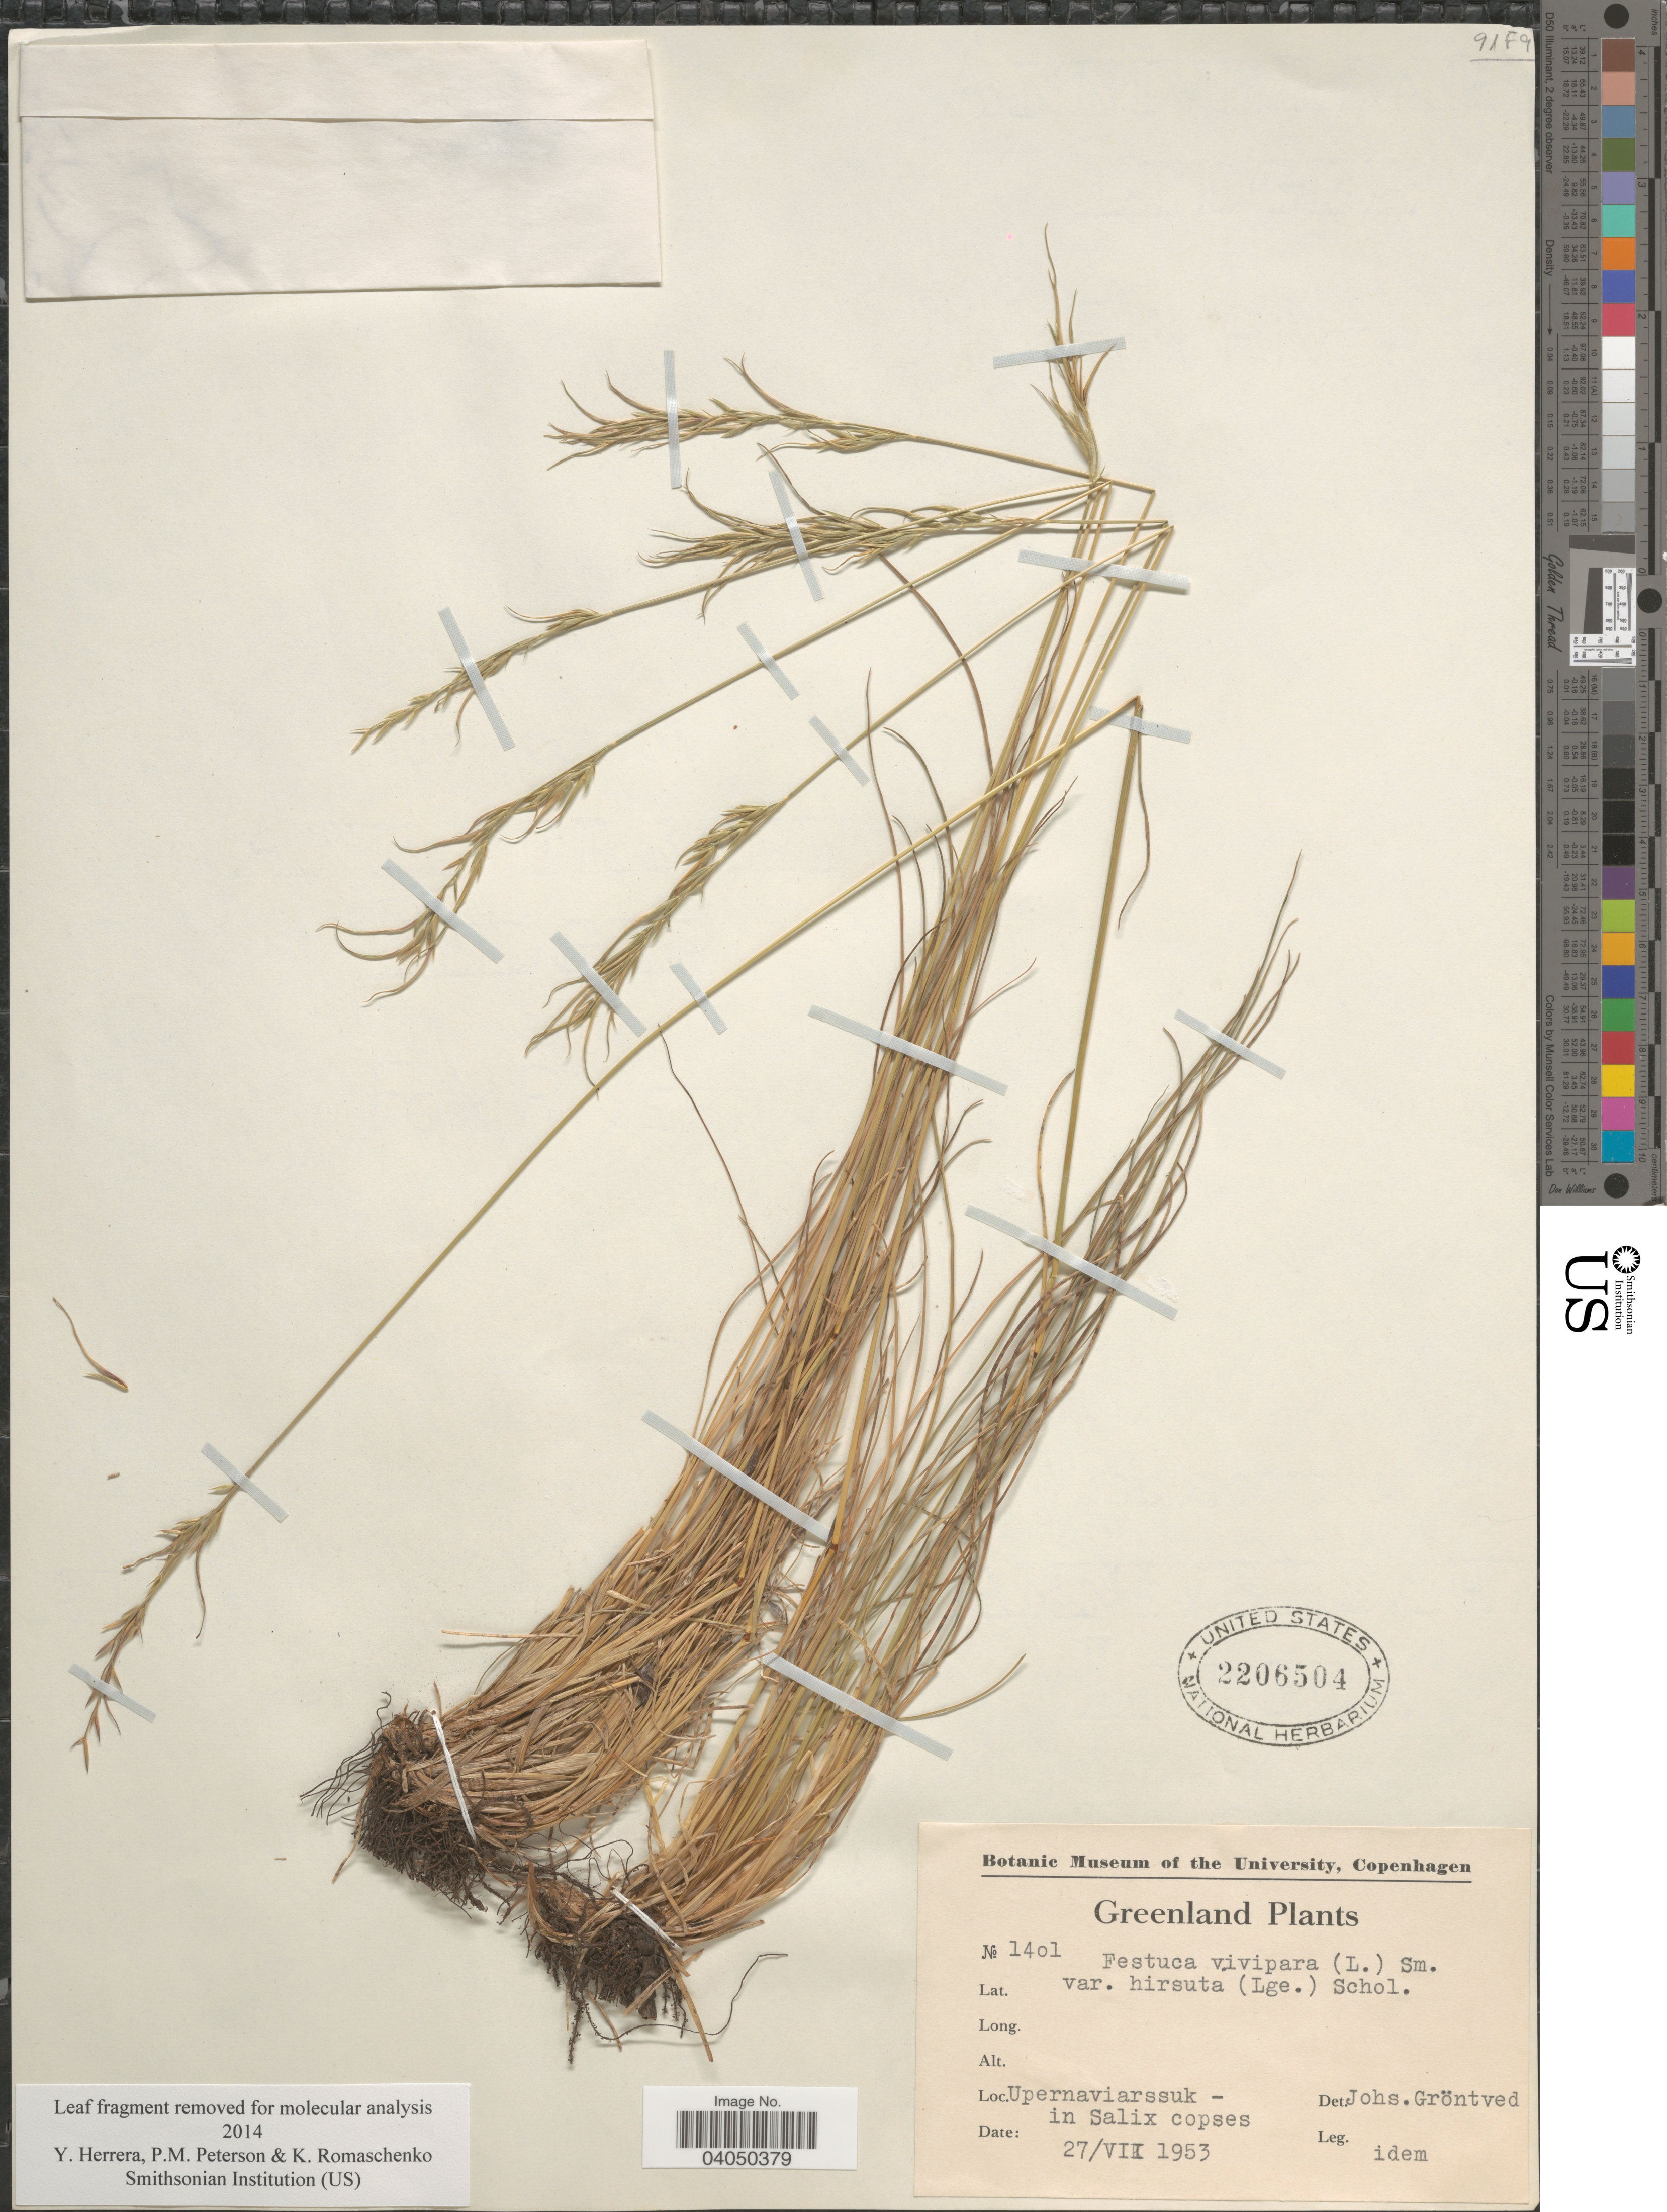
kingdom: Plantae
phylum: Tracheophyta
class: Liliopsida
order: Poales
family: Poaceae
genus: Festuca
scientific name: Festuca vivipara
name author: (L.) Sm.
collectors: J. Grøntved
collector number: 1401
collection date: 1953-07-27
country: Greenland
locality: Upernaviarssuk - in Salix copses.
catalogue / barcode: US 2206504